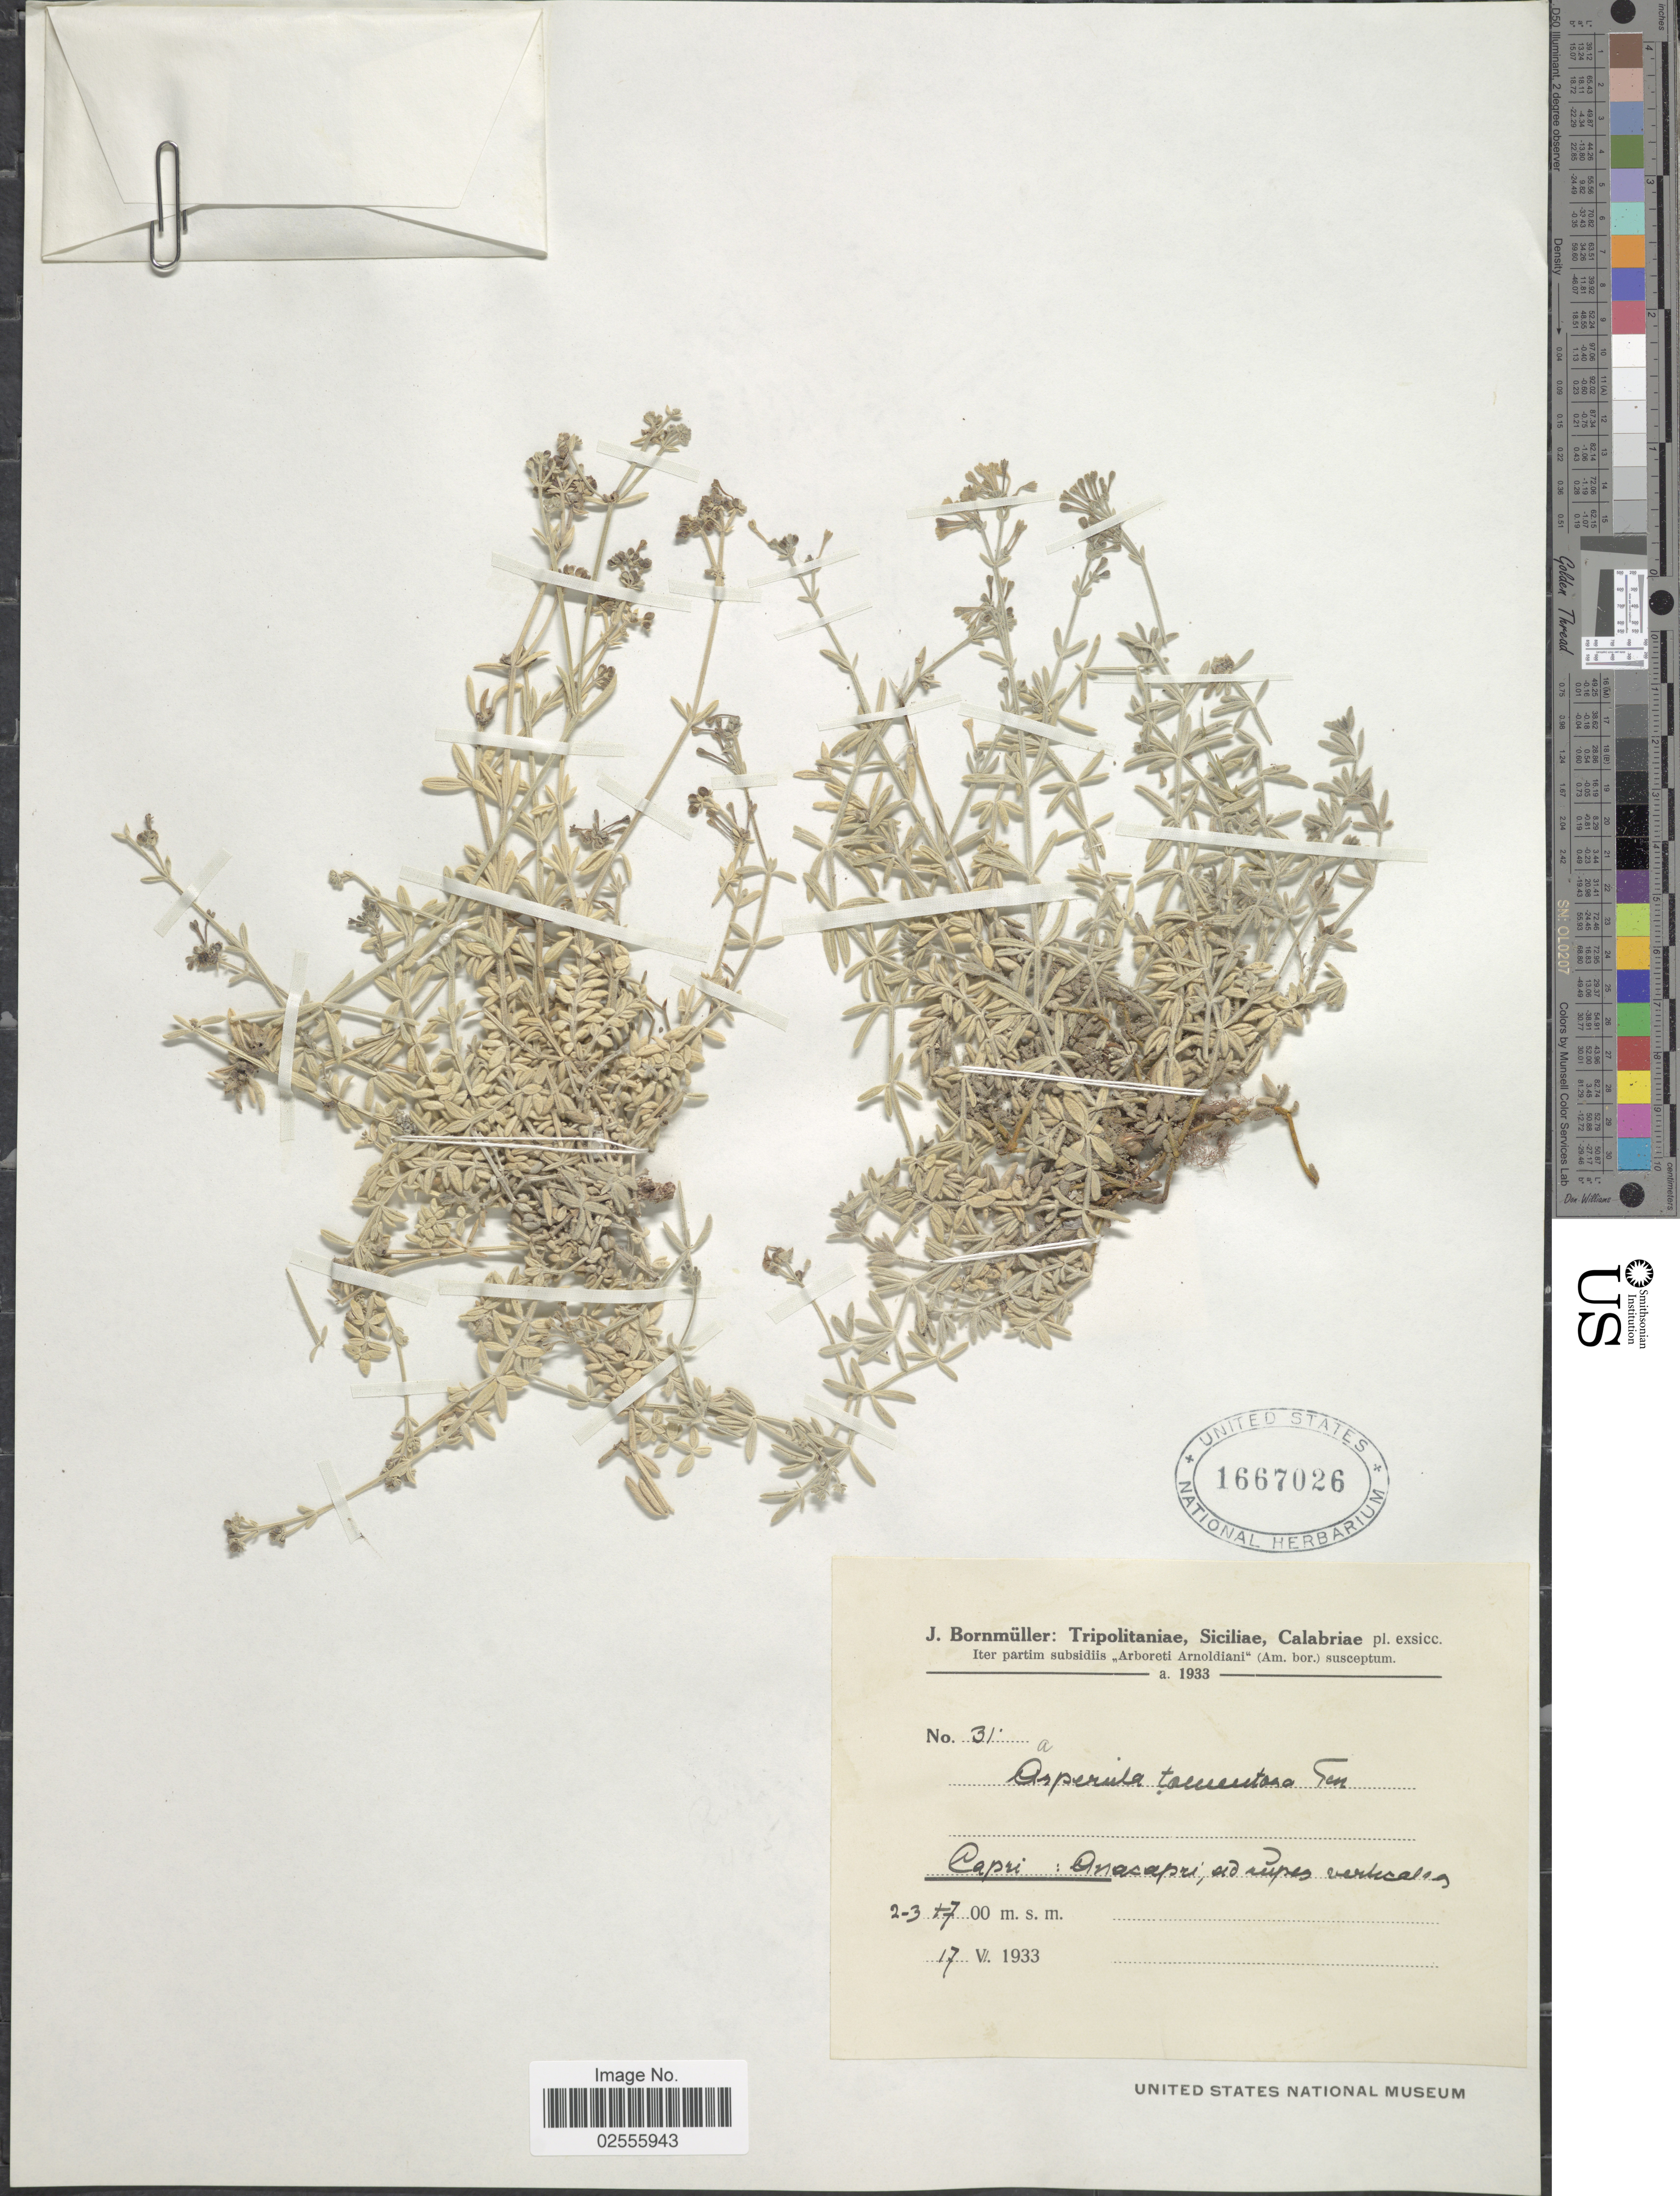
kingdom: Plantae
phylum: Tracheophyta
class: Magnoliopsida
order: Gentianales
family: Rubiaceae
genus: Asperula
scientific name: Asperula tomentosa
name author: Ten.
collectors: J. Bornmüller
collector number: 31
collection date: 1933-06-17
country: Italy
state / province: Campania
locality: Tripolitaniae, Siciliae, Calabriae, Iter partim subsidiis "Arboreti Arnoldiani" (Am. bord.) susceptum, Capri: Anacapi, ad rupes verticales [interpreted]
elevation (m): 200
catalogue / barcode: US 1667026